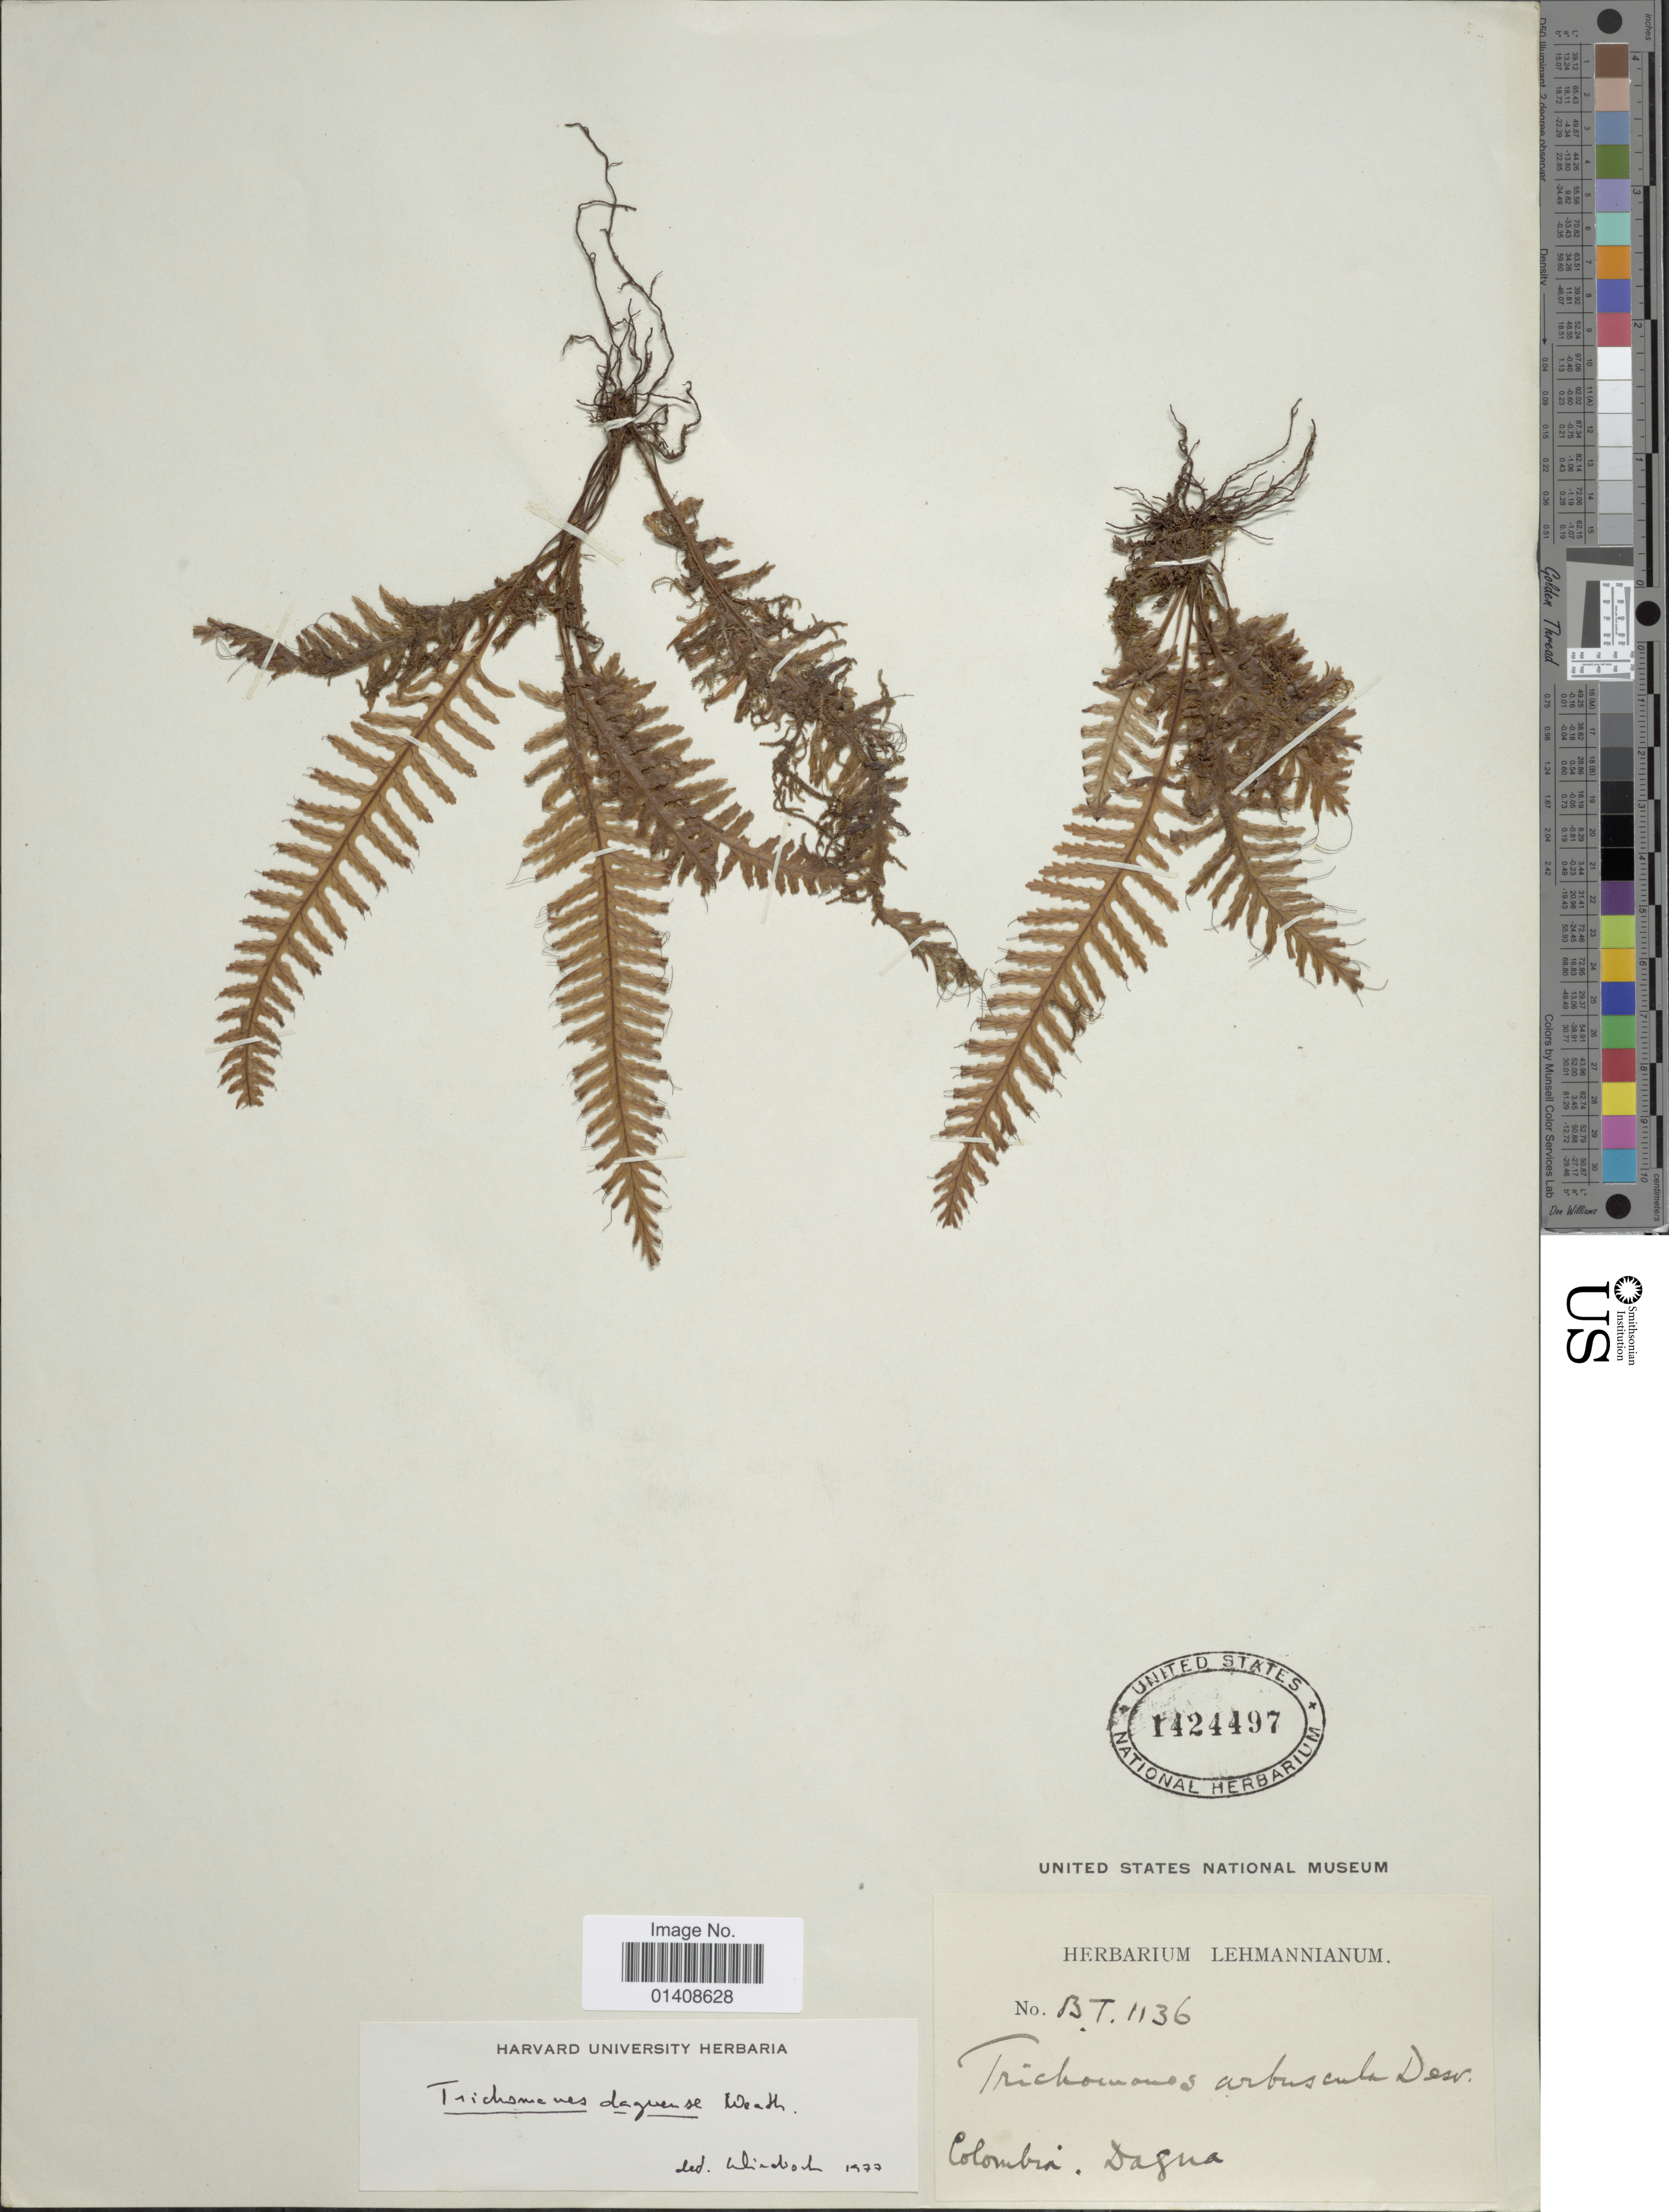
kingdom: Plantae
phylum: Tracheophyta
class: Polypodiopsida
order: Hymenophyllales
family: Hymenophyllaceae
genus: Trichomanes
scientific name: Trichomanes delicatum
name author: Bosch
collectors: ex herb. Lehmannianum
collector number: BT1136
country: Colombia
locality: Dagua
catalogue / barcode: US 1424497